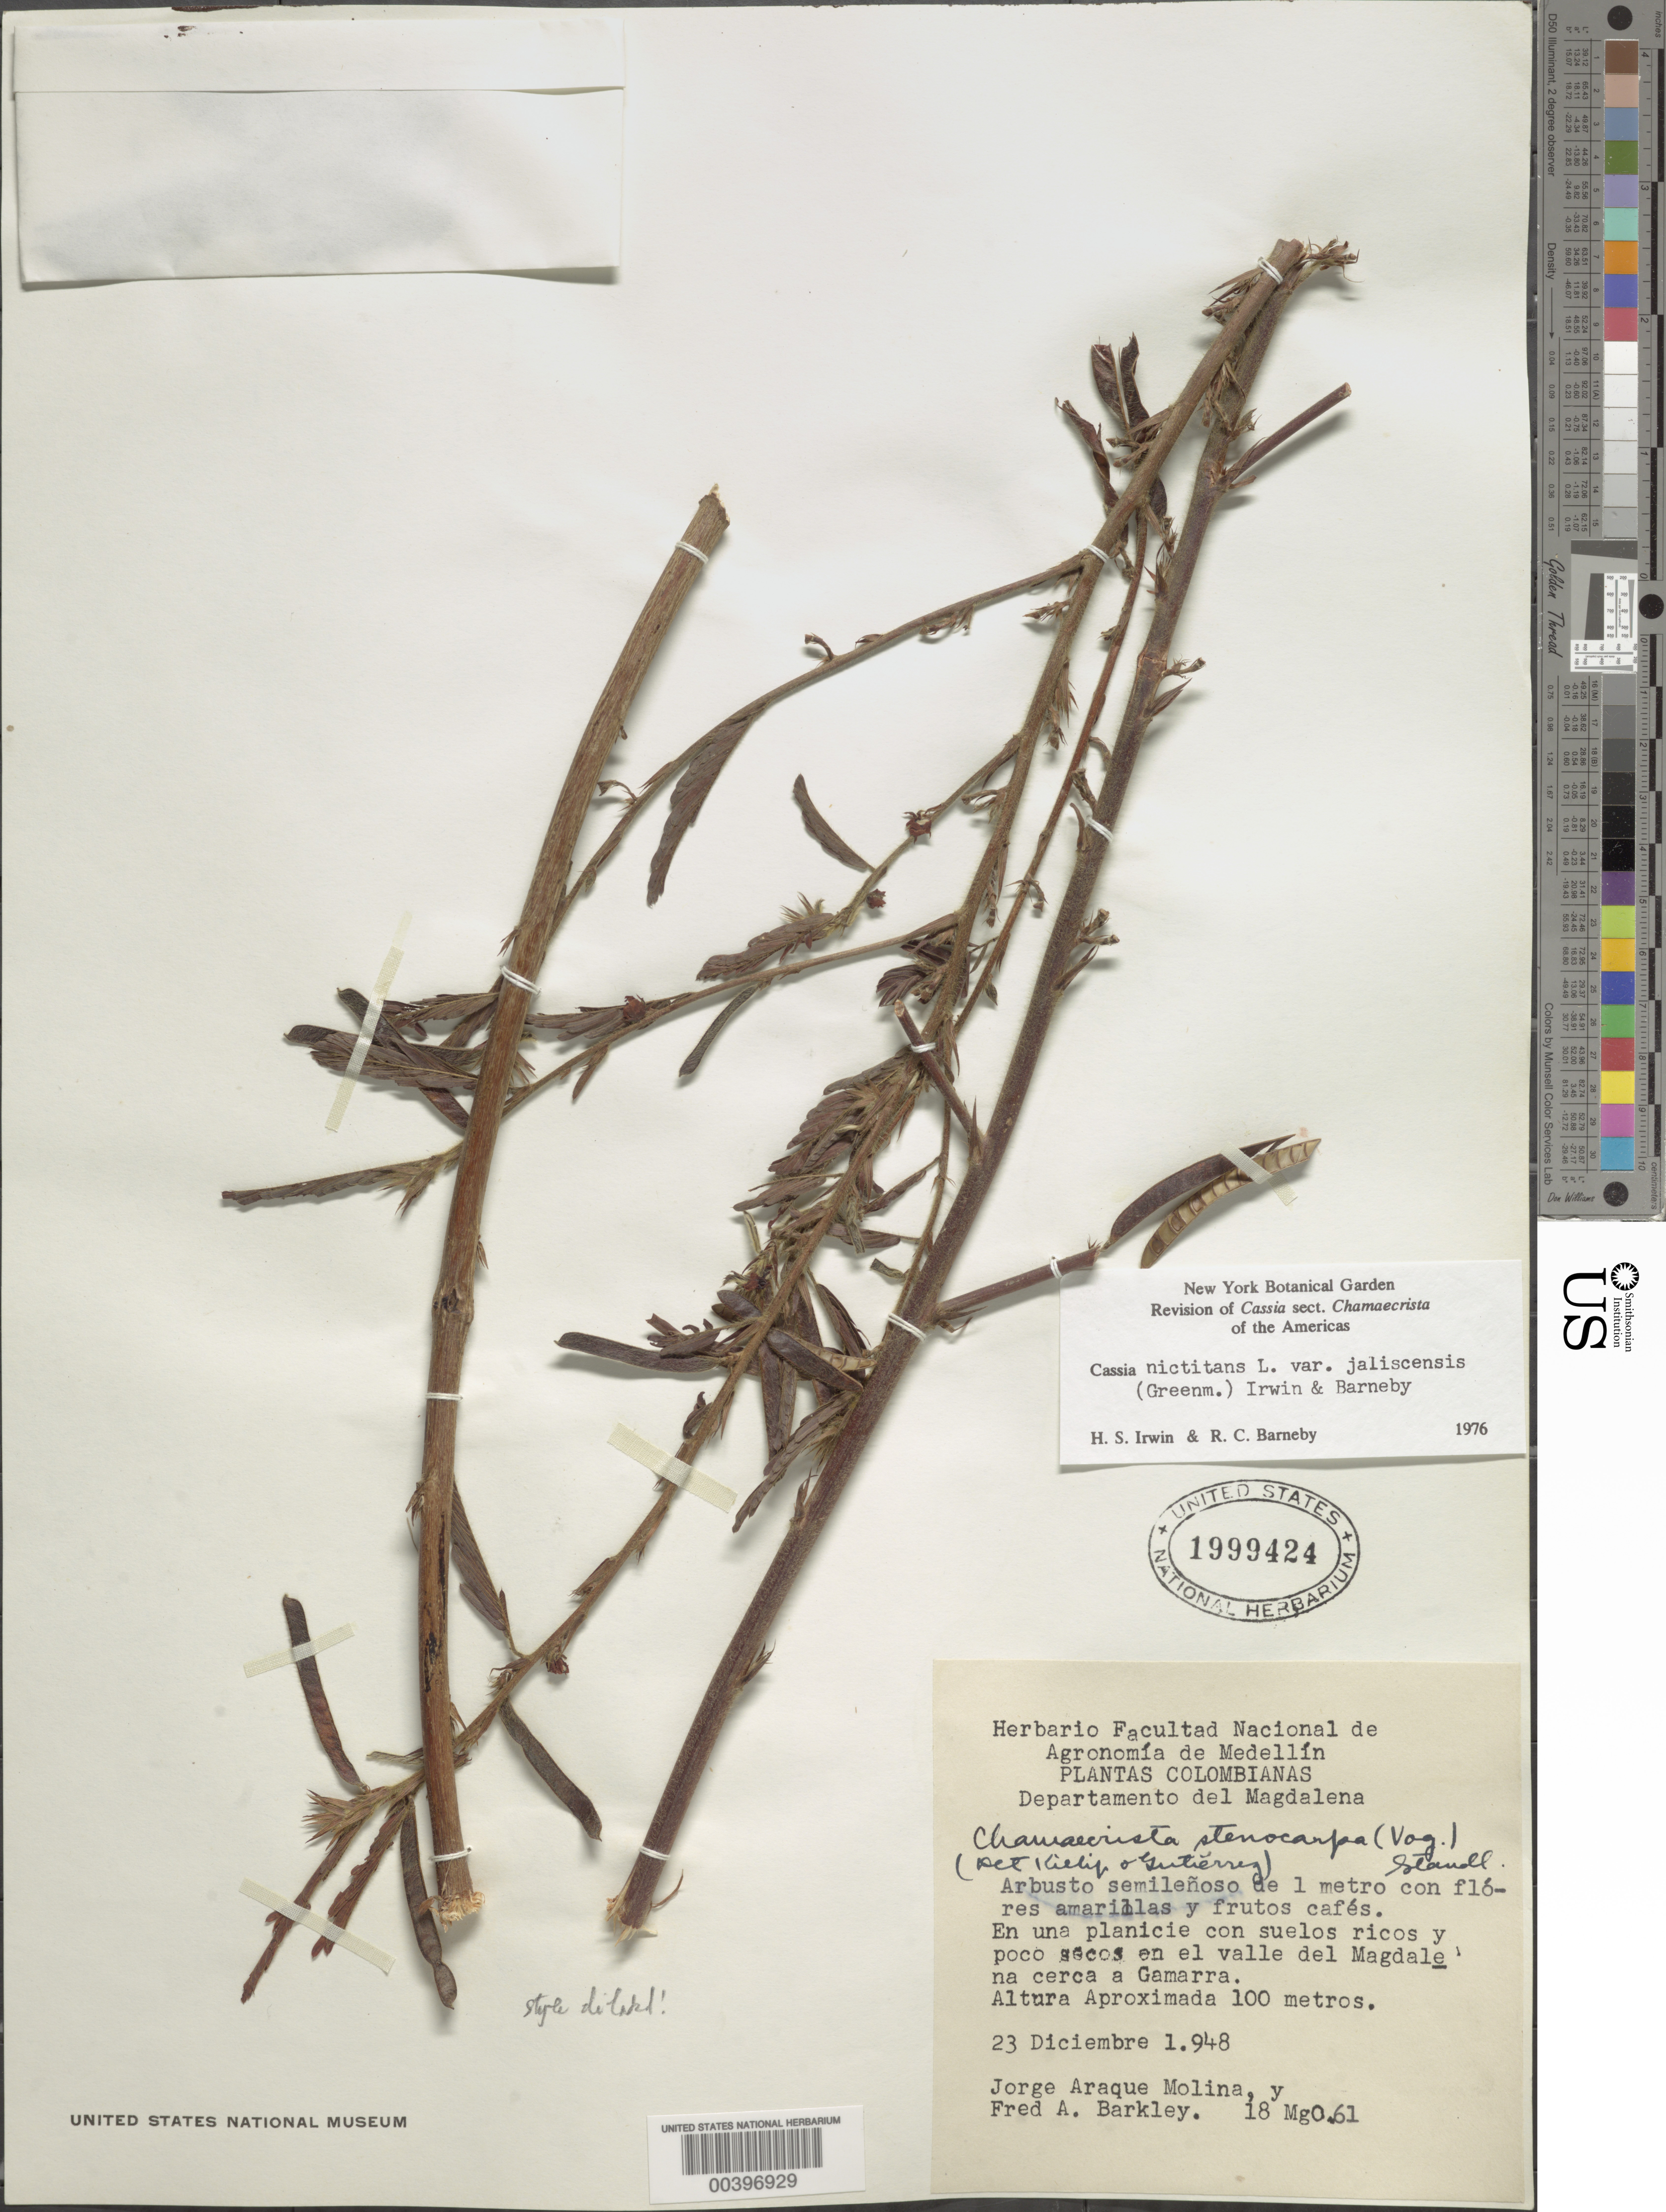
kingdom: Plantae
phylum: Tracheophyta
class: Magnoliopsida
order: Fabales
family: Fabaceae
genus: Chamaecrista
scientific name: Chamaecrista nictitans var. jaliscensis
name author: (Greenm.) H.S. Irwin & Barneby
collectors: J. Araque Molina & F. A. Barkley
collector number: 18mgo.61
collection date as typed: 23 Dec 1948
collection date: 1948-12-23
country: Colombia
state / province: Magdalena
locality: En El Valle del Magdalena Cerca a Gamarra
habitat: Planicie con suelos ricos y poco secos en el valle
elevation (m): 100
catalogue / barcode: US 1999424